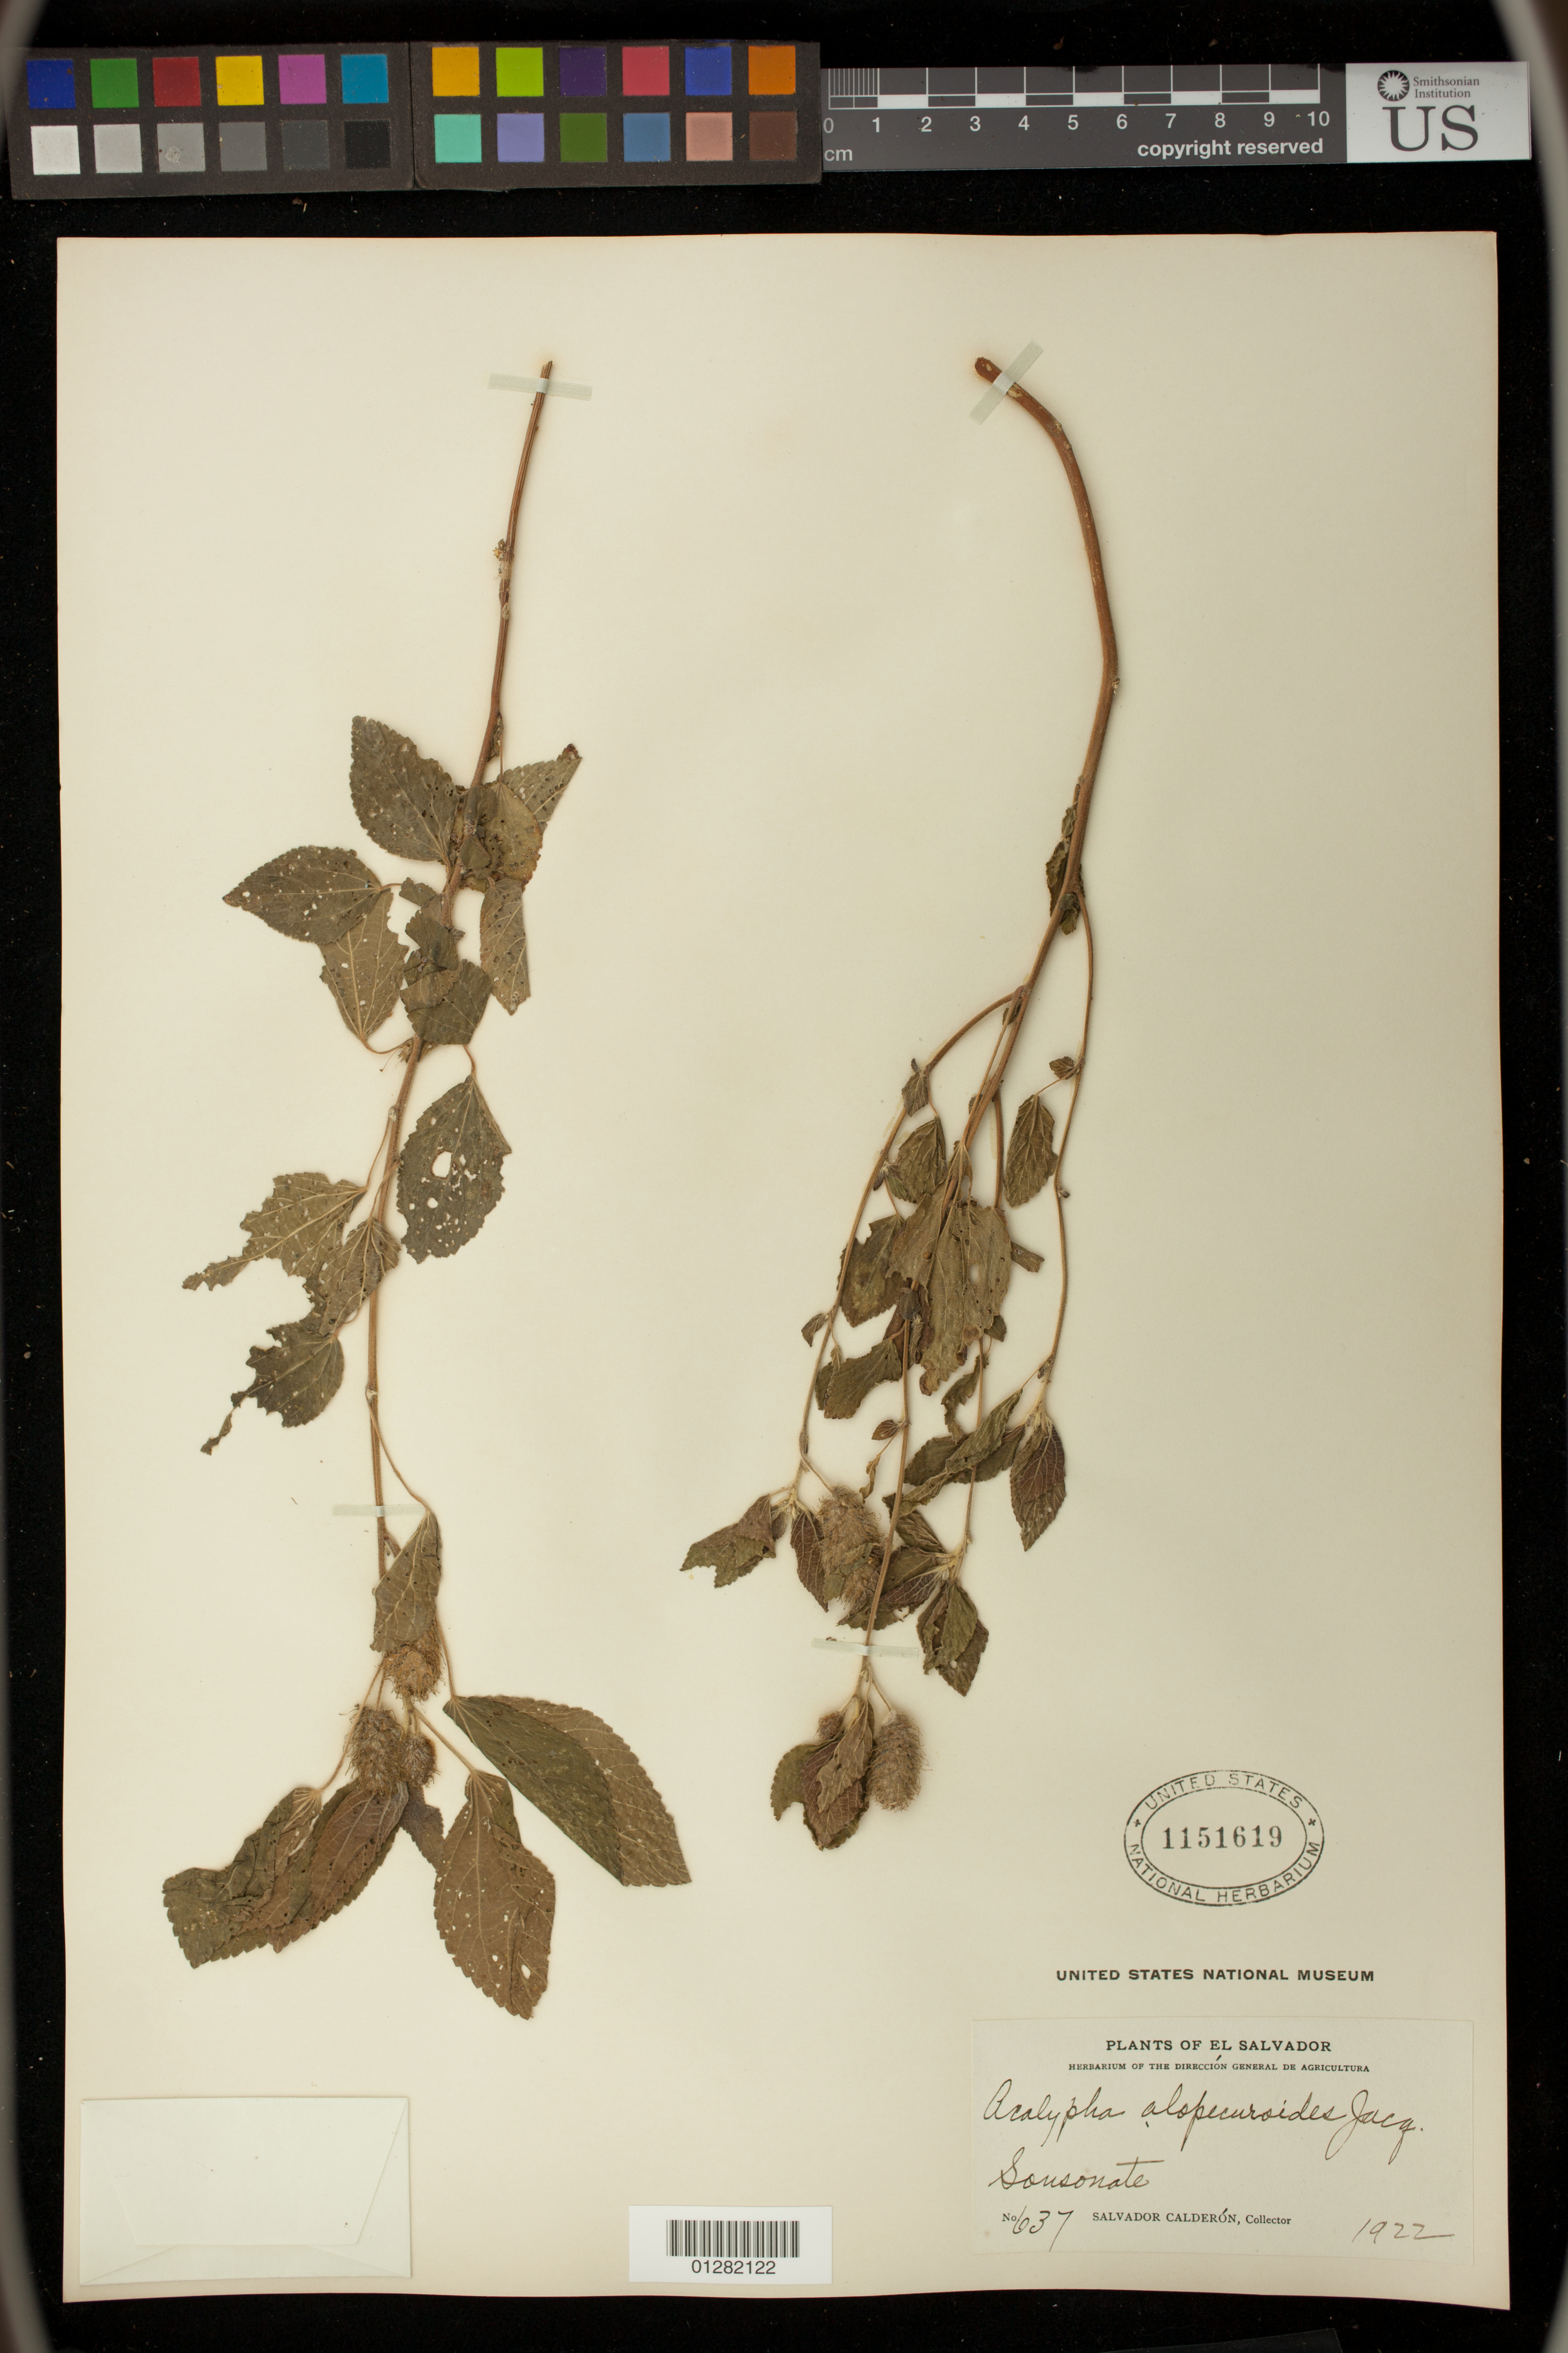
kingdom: Plantae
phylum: Tracheophyta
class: Magnoliopsida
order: Malpighiales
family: Euphorbiaceae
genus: Acalypha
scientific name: Acalypha arvensis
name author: Poepp.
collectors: S. Calderón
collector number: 637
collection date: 1922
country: El Salvador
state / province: Sonsonate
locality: Sonsonate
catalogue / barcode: US 1151619